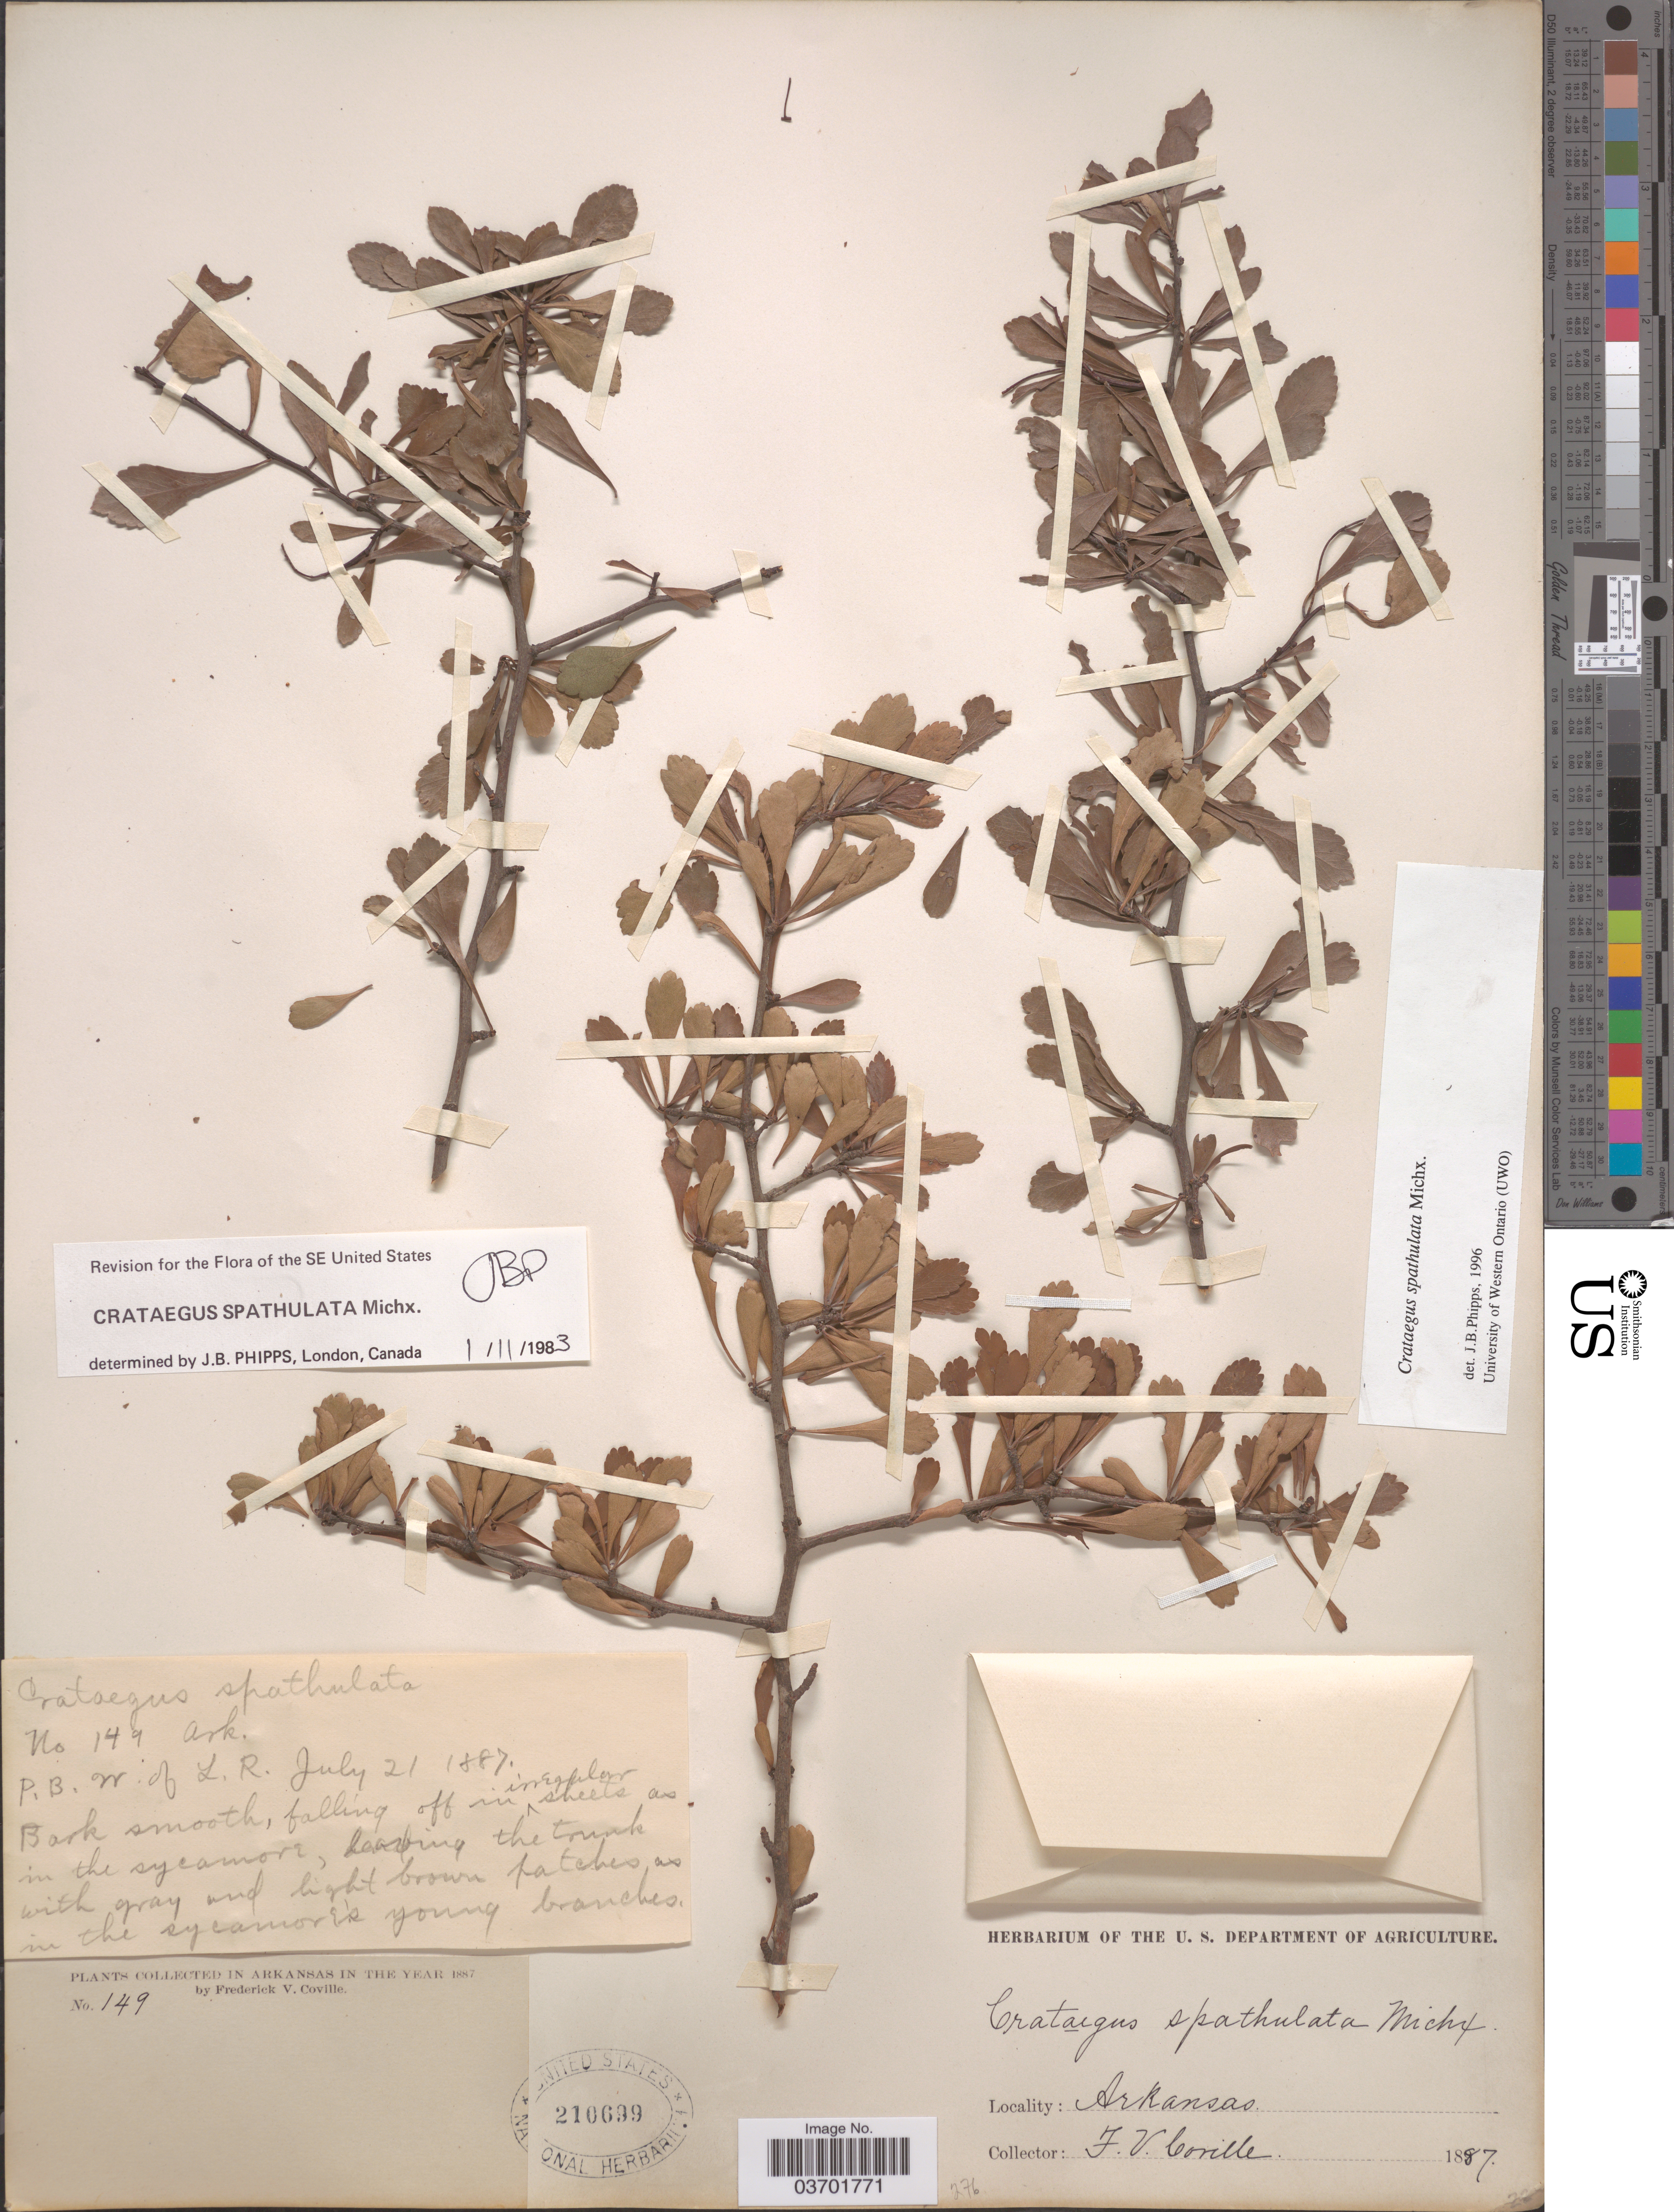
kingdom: Plantae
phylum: Tracheophyta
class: Magnoliopsida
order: Rosales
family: Rosaceae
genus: Crataegus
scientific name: Crataegus spathulata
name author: Michx.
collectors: F. V. Coville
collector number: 149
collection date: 1887-07-21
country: United States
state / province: Arkansas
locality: P. B. w. of L. R.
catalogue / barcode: US 210699